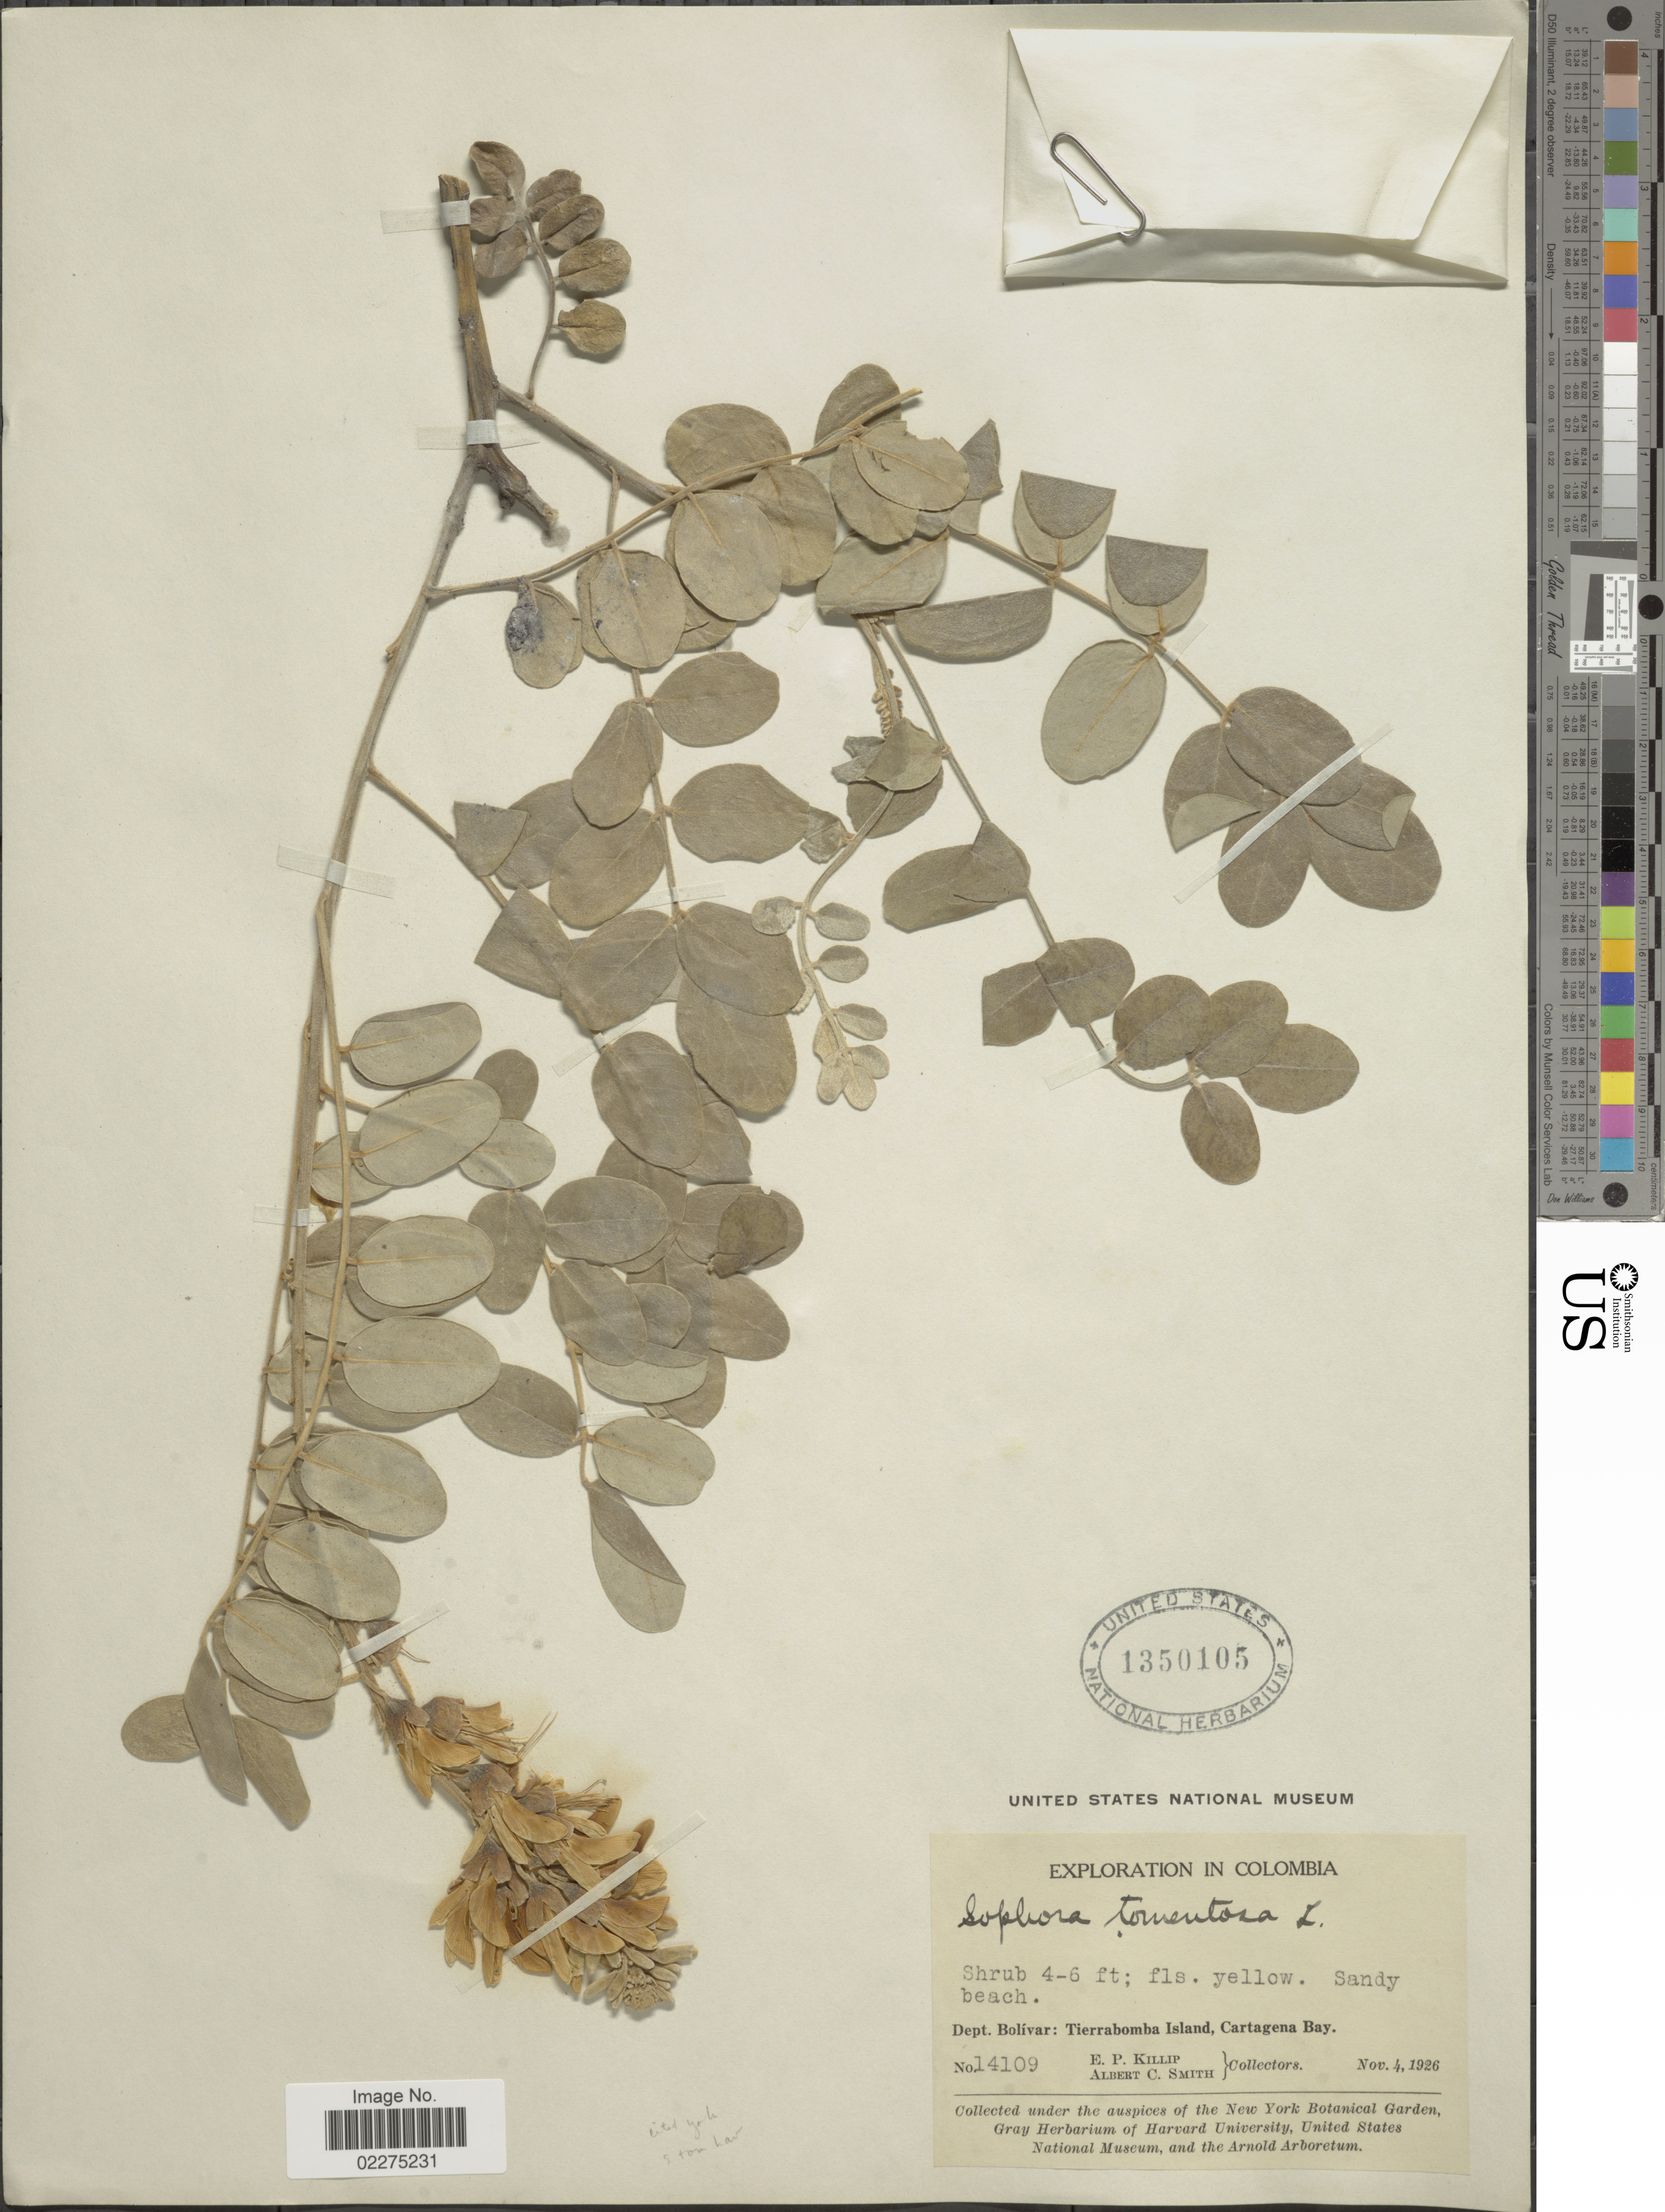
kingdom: Plantae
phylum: Tracheophyta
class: Magnoliopsida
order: Fabales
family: Fabaceae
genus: Sophora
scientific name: Sophora tomentosa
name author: L.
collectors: E. P. Killip & A. C. Smith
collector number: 14109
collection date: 1926-11-04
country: Colombia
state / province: Bolívar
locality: Tierrabomba Island, Cartagena Bay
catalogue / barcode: US 1350105